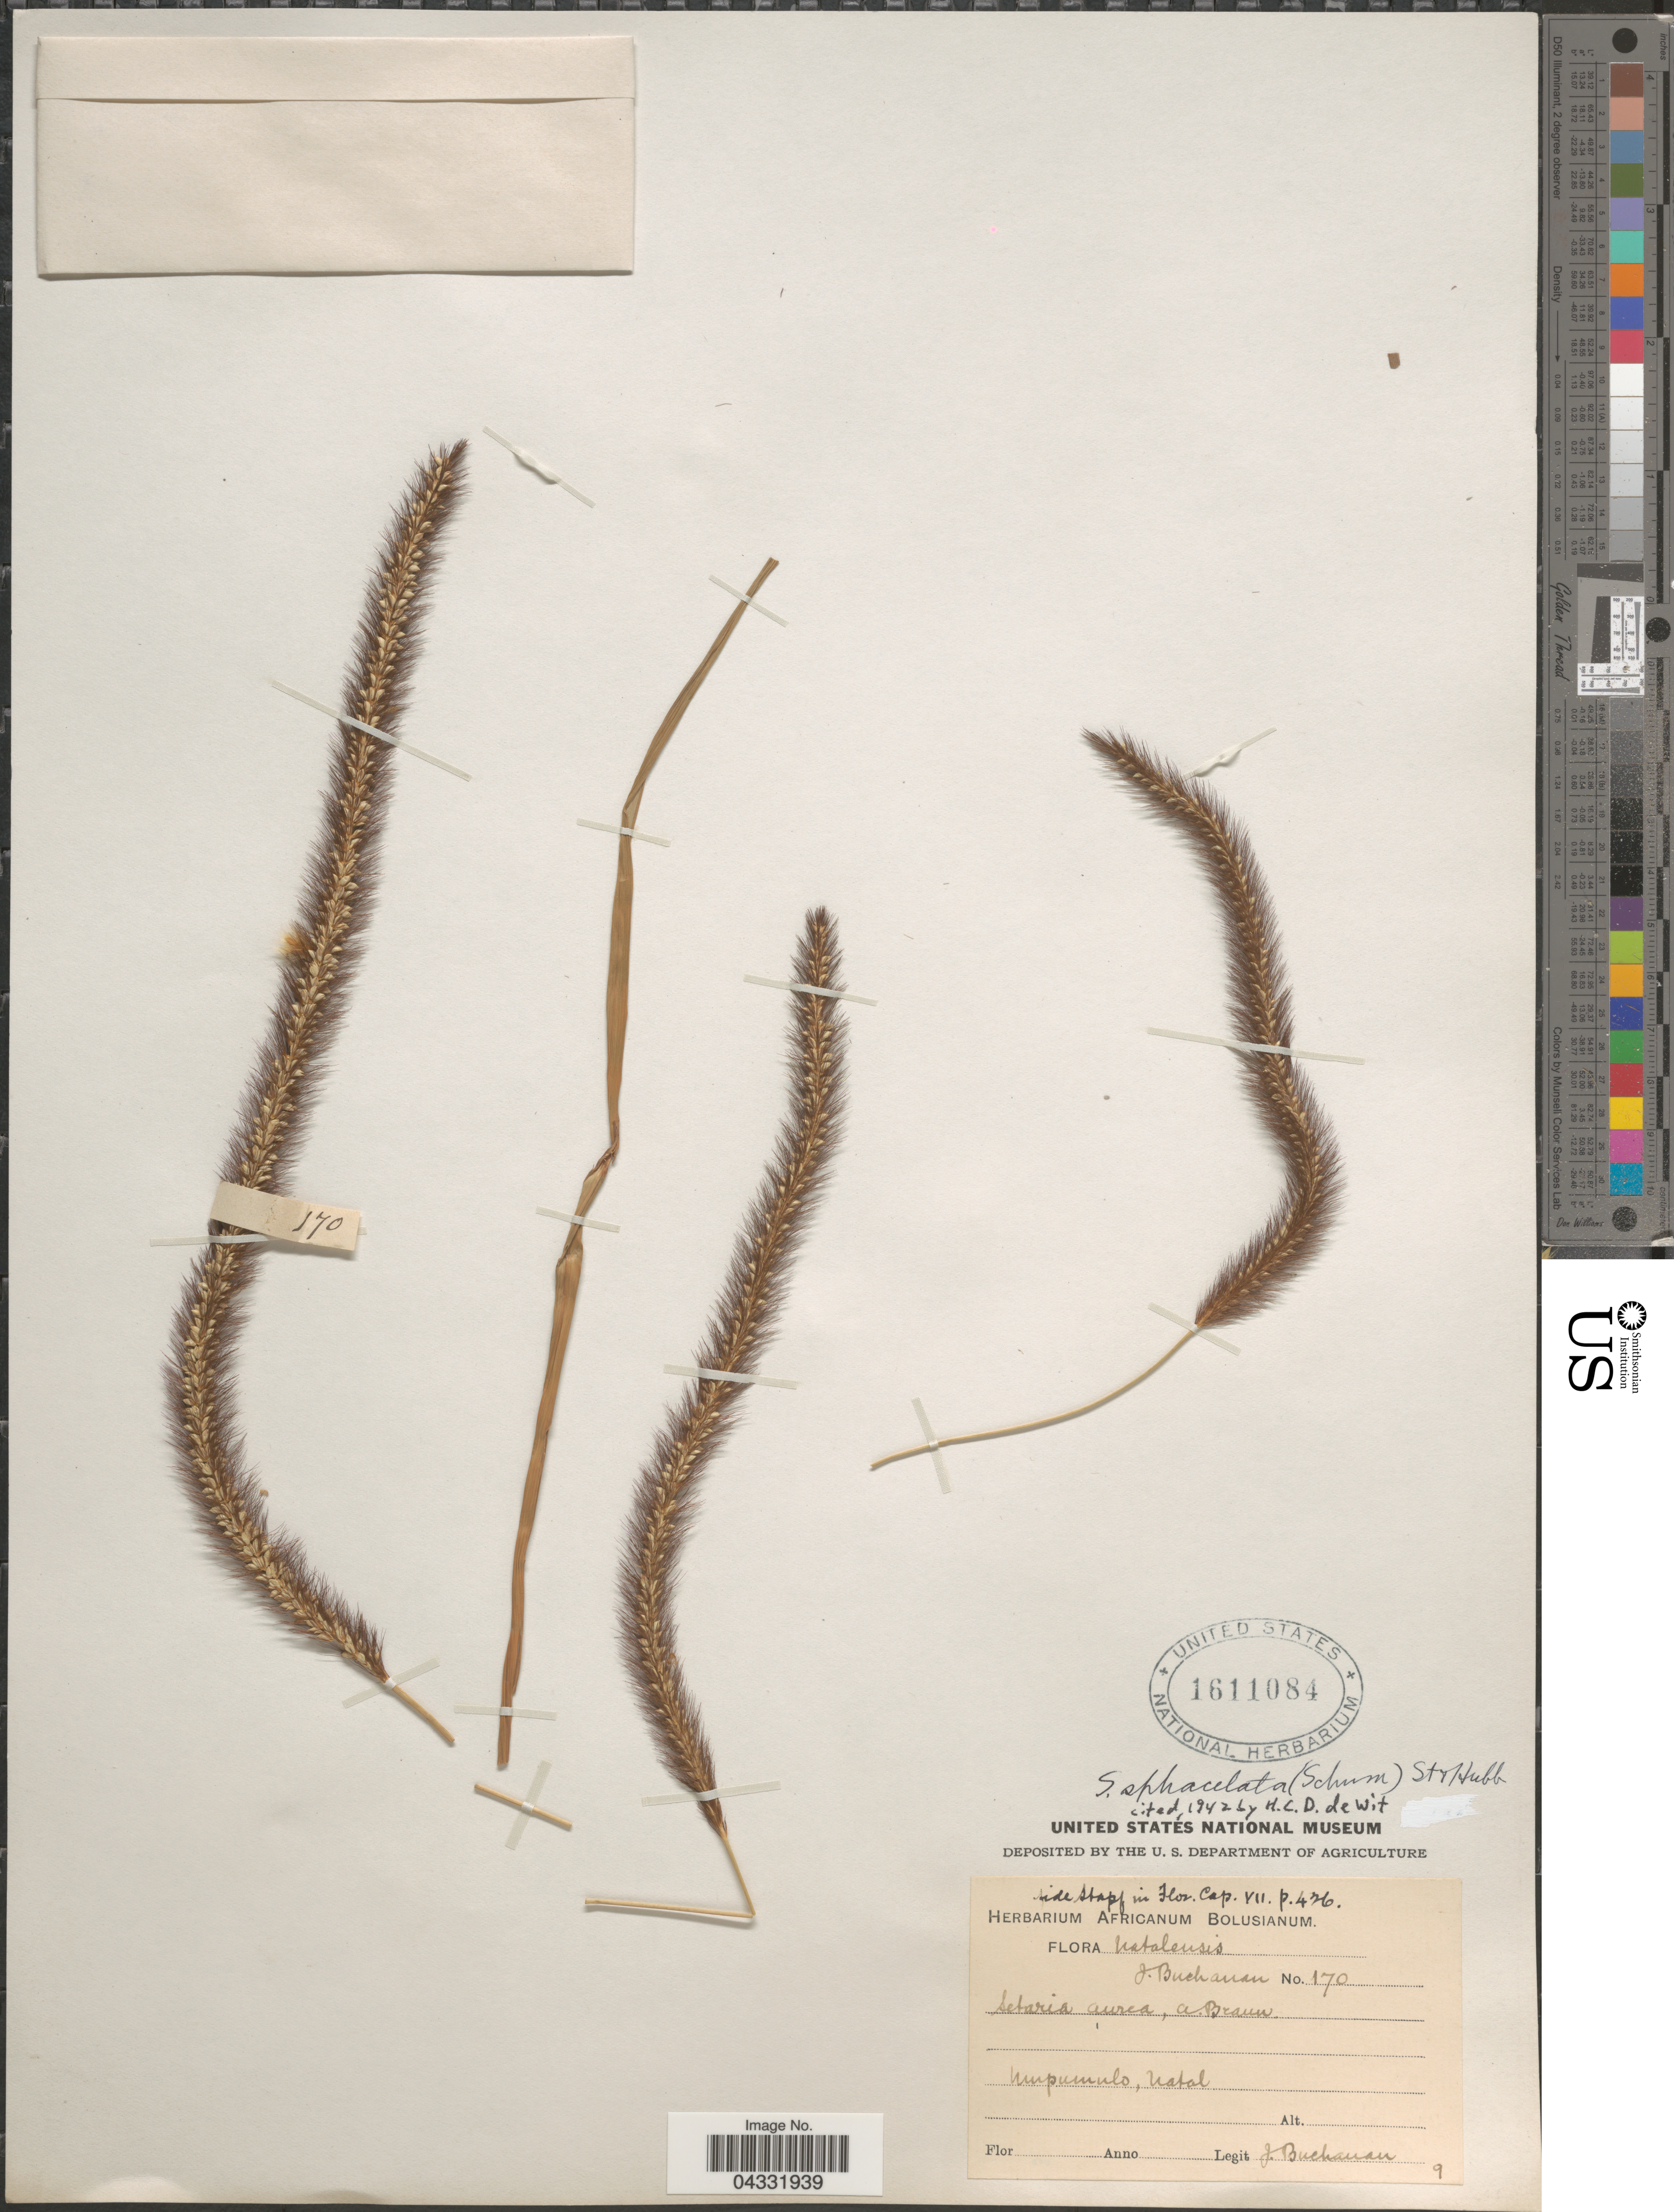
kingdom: Plantae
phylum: Tracheophyta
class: Liliopsida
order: Poales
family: Poaceae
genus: Setaria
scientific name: Setaria sphacelata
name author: (Schumach.) Stapf & Hubb. ex Moss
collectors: J. Buchanan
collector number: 170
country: South Africa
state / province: KwaZulu-Natal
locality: Natalensis. Nupumulo, Natal.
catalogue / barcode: US 1611084